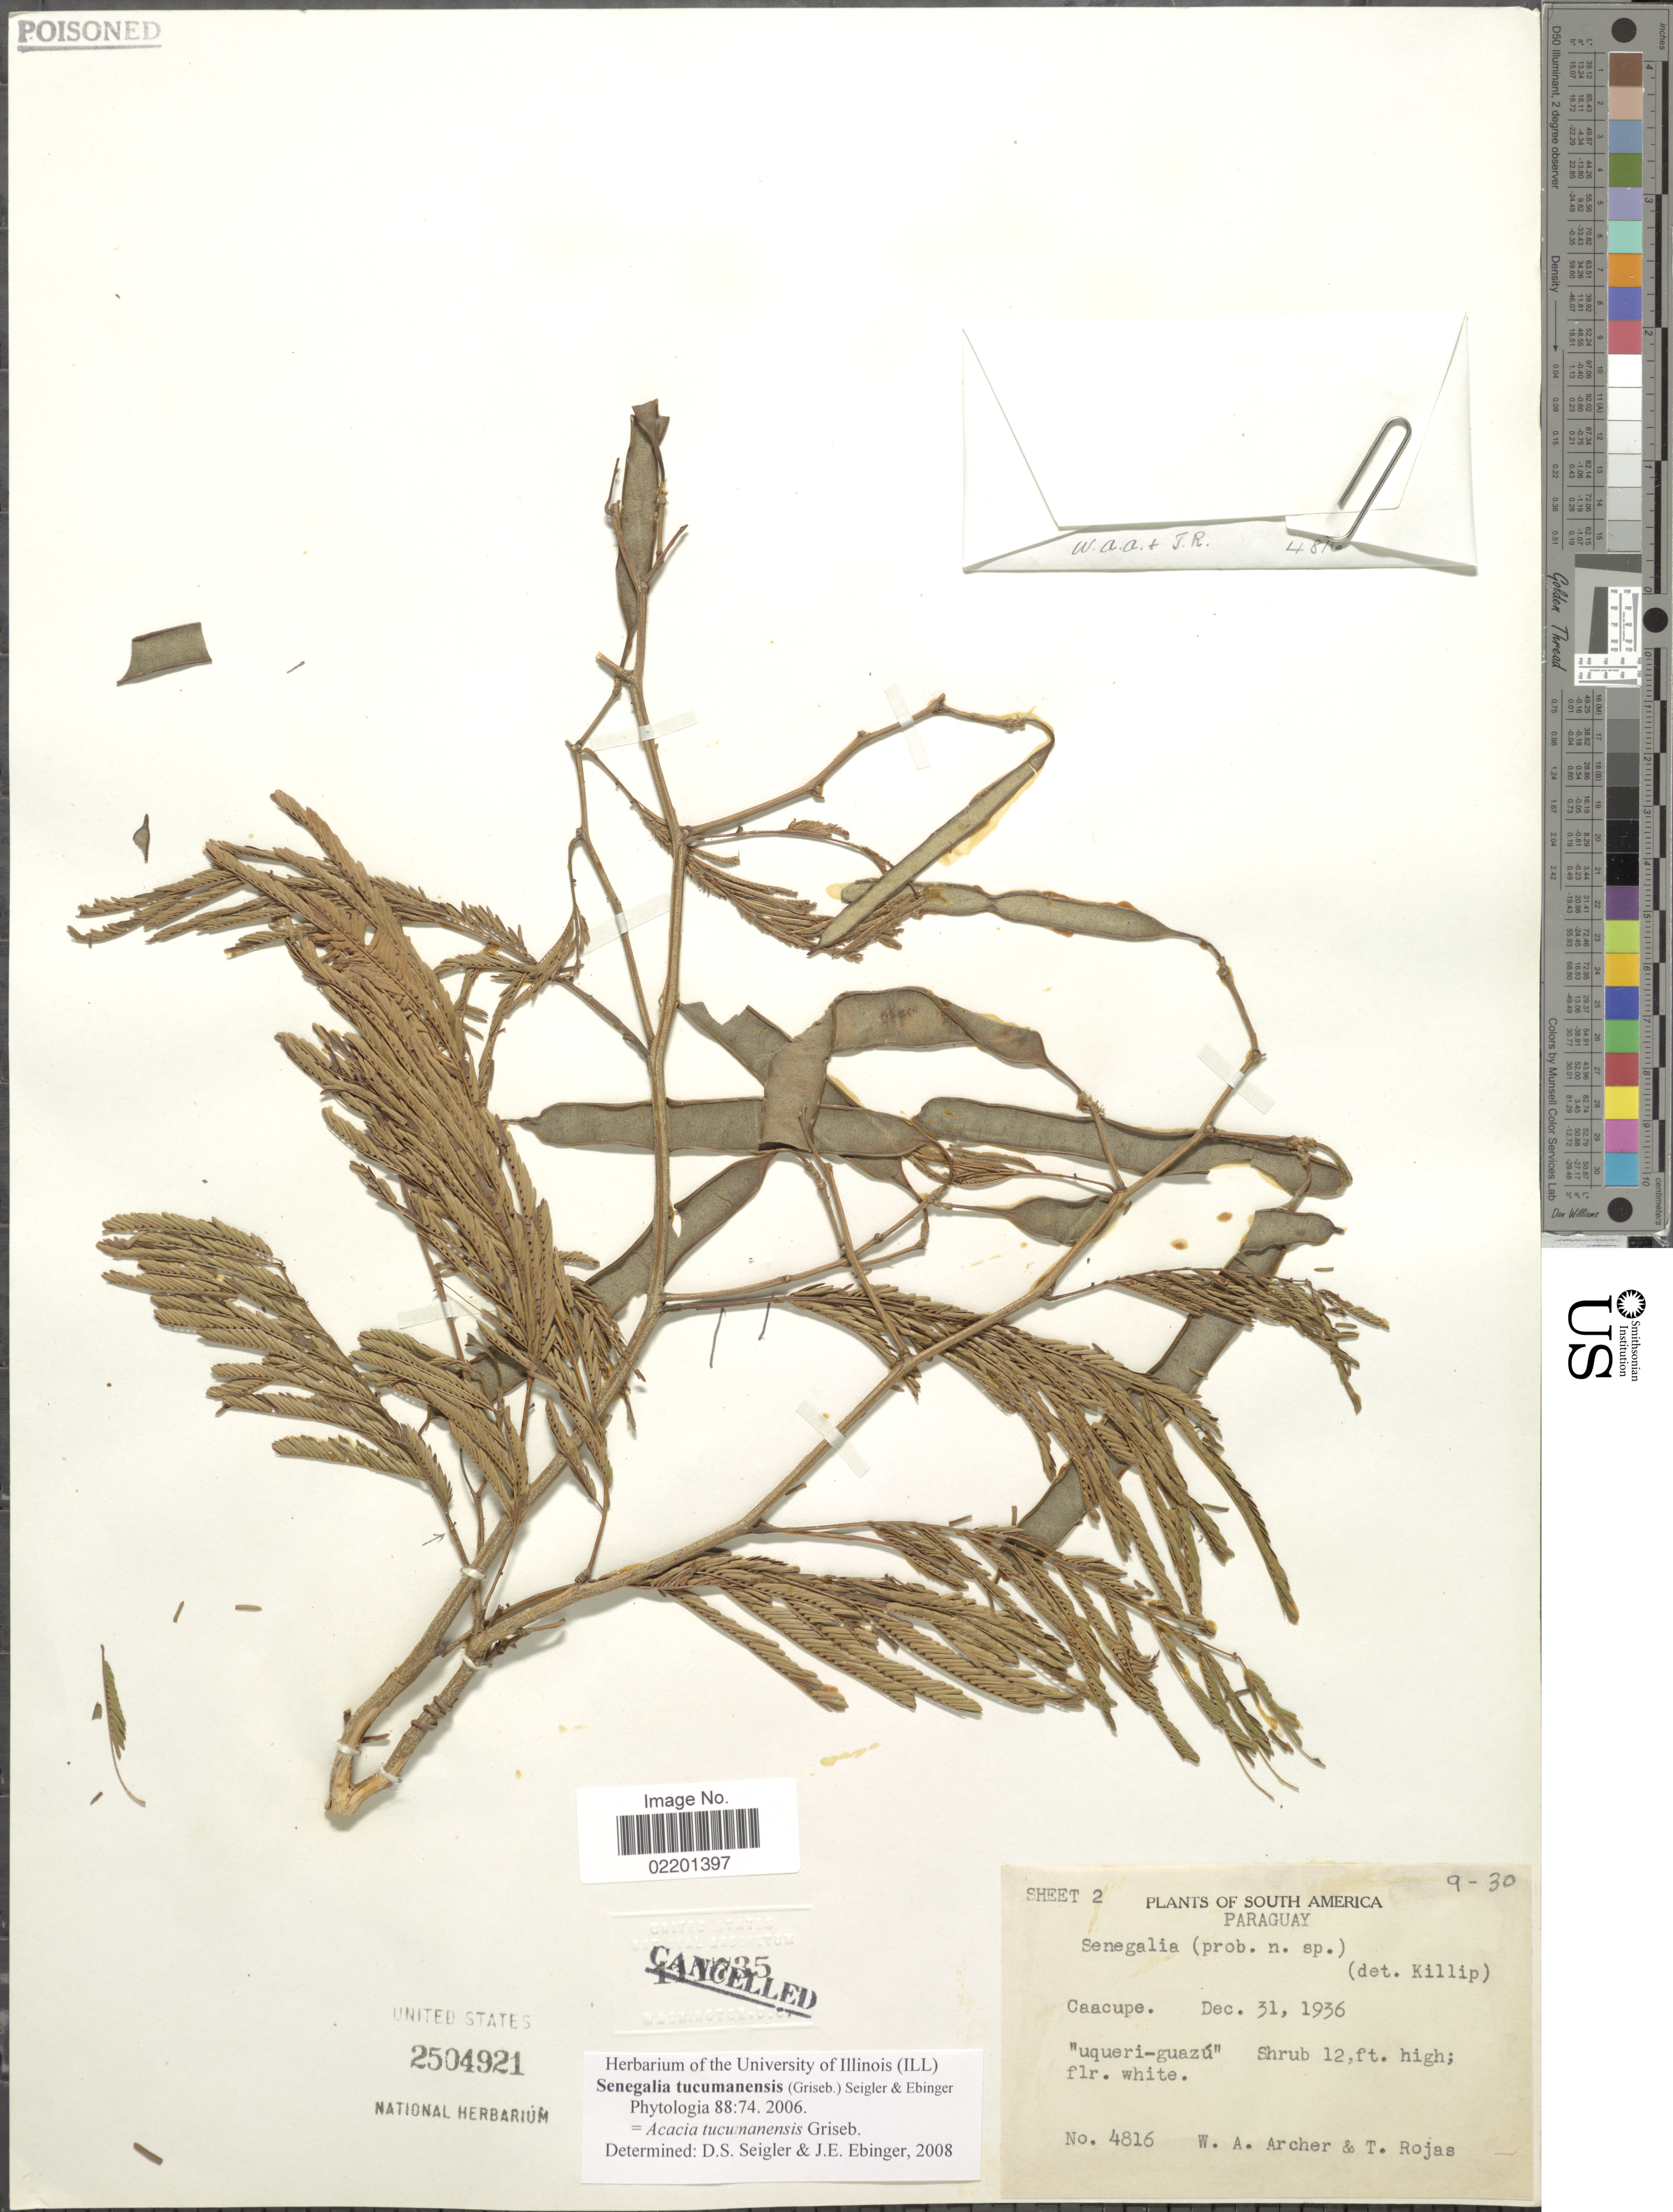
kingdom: Plantae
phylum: Tracheophyta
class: Magnoliopsida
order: Fabales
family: Fabaceae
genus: Senegalia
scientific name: Senegalia tucumanensis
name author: (Griseb.) Seigler & Ebinger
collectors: W. A. Archer & T. Rojas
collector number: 4816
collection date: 1936-12-23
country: Paraguay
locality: Caacupe, Paraguay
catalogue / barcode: US 2504921